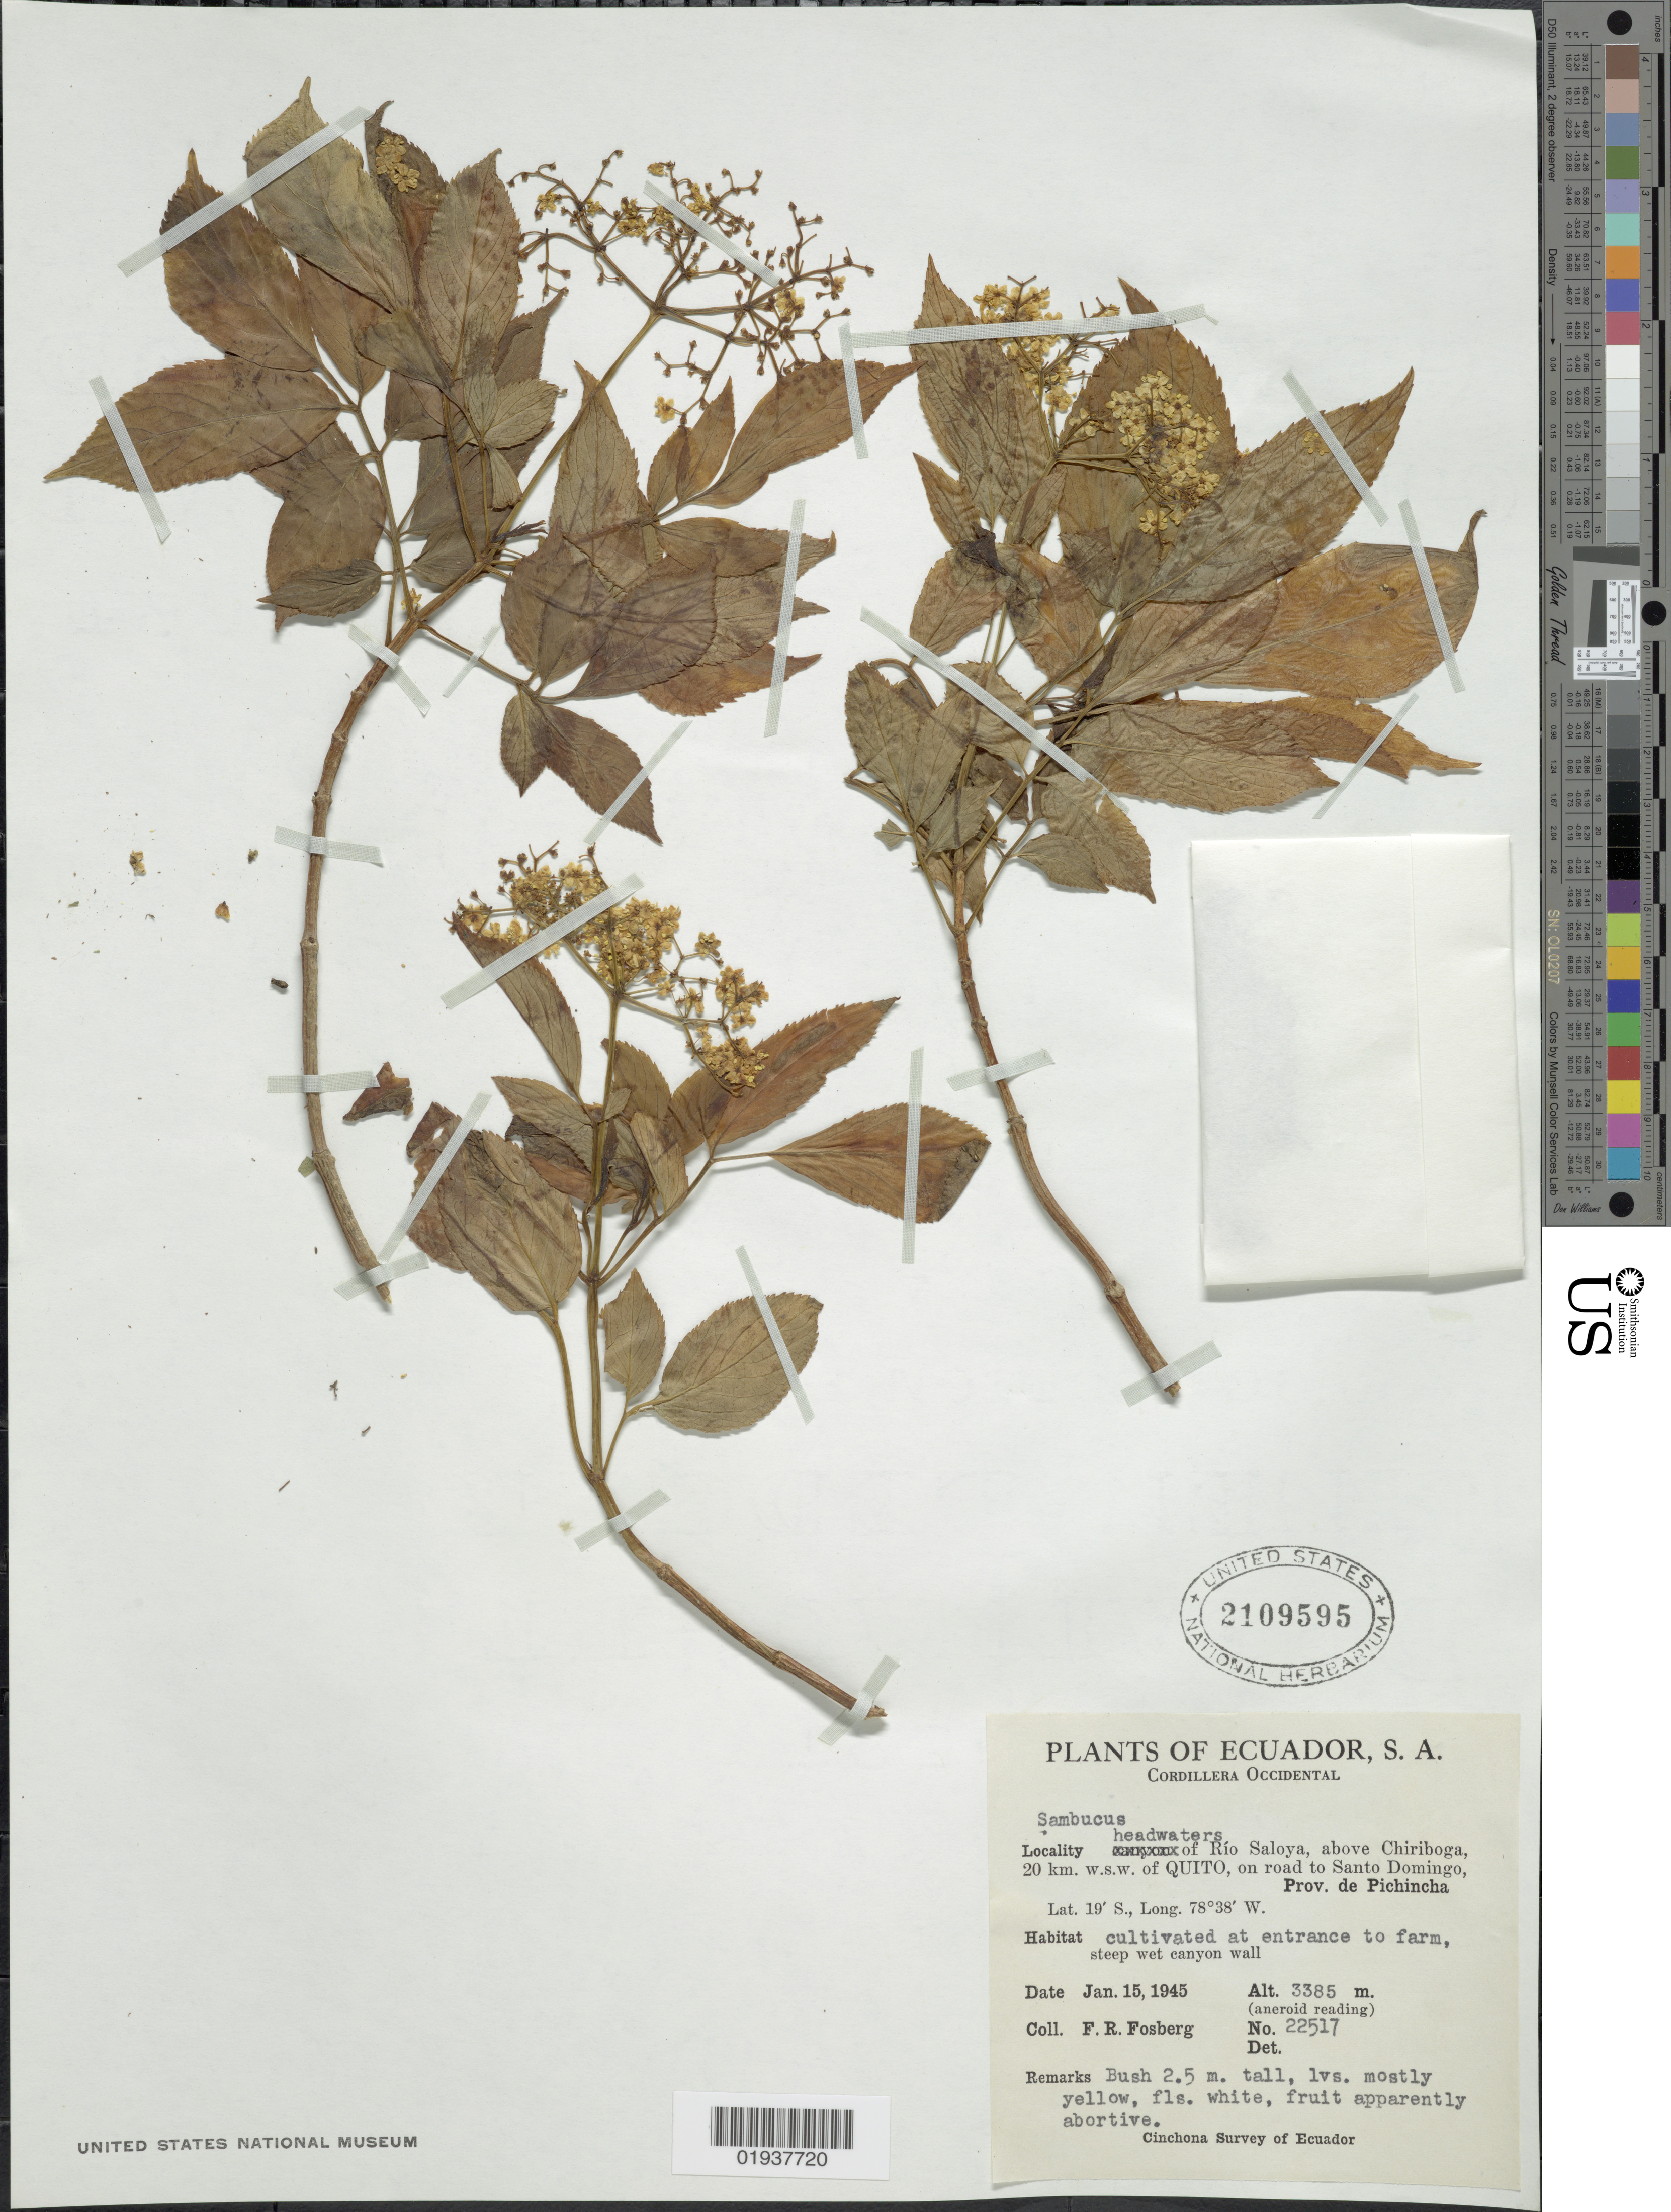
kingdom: Plantae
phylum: Tracheophyta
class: Magnoliopsida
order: Dipsacales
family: Viburnaceae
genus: Sambucus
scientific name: Sambucus sp.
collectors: F. R. Fosberg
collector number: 22517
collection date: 1945-01-15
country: Ecuador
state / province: Pichincha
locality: Cordillera Occidental, Headwaters of Rio Saloya, above Chiriboga, 20 km. w.s.w. of Quito, on road to Santo Domingo.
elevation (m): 3385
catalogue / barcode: US 2109595